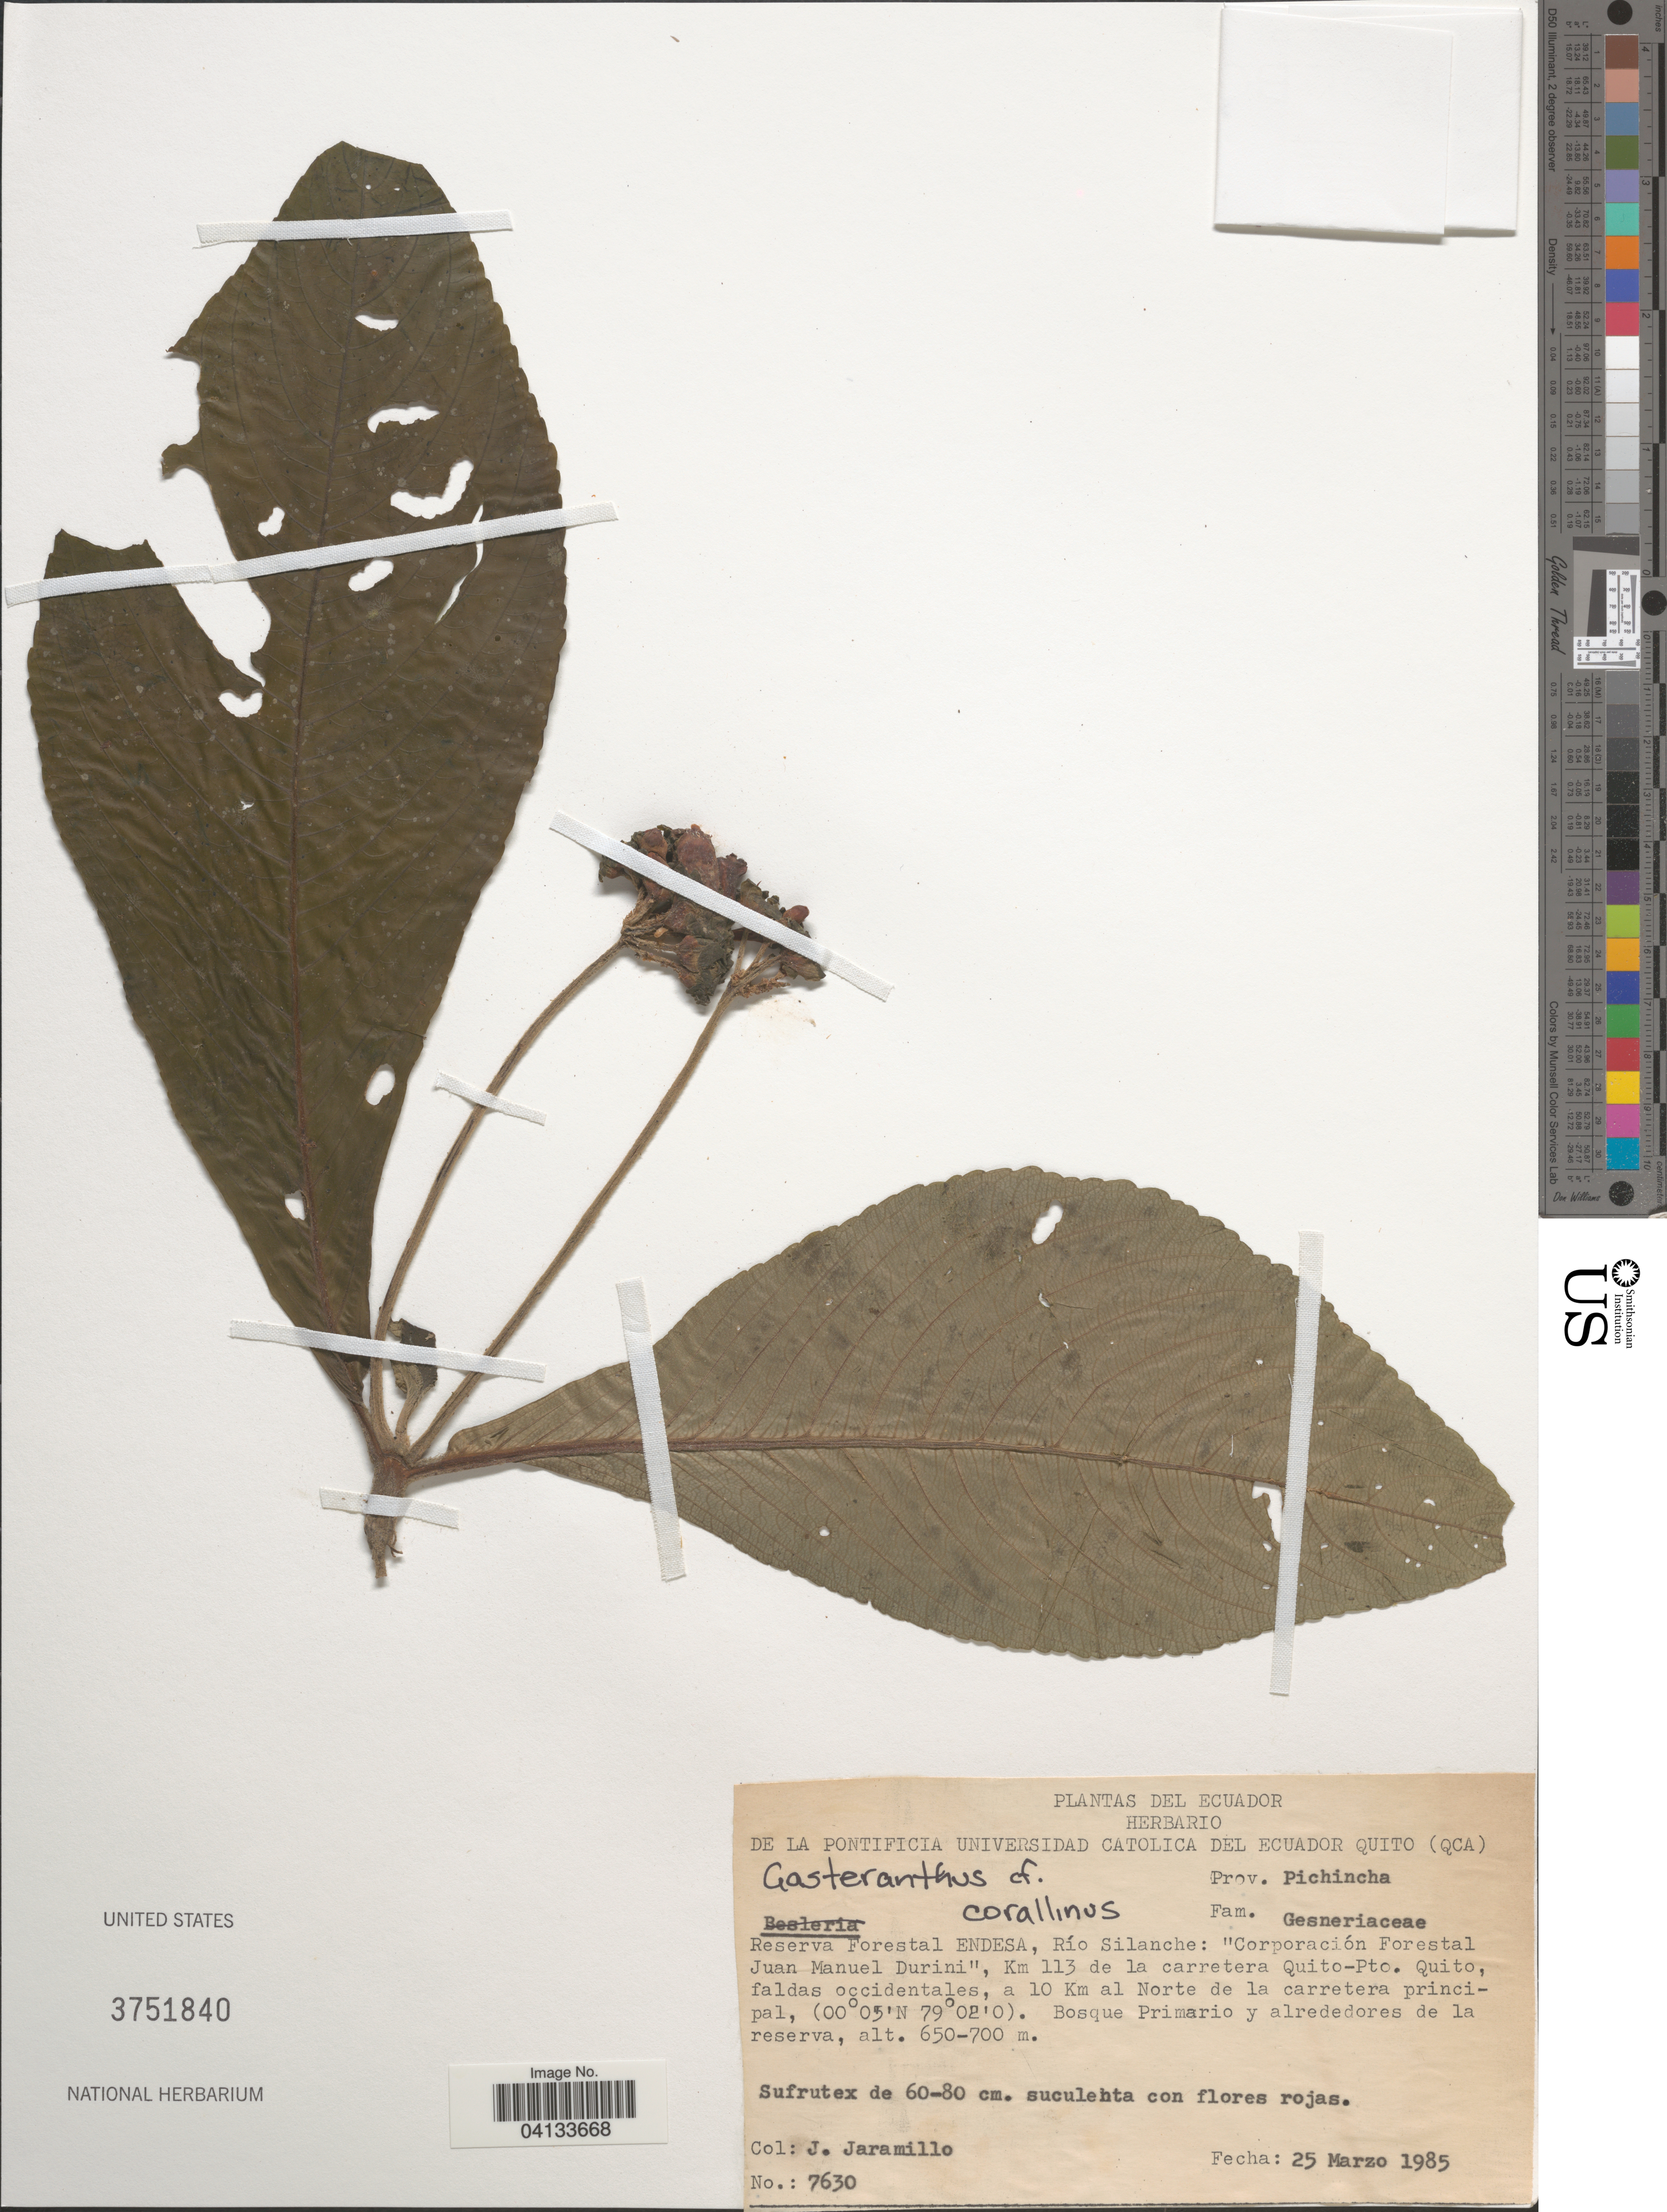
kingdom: Plantae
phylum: Tracheophyta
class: Magnoliopsida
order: Lamiales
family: Gesneriaceae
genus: Gasteranthus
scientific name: Gasteranthus corallinus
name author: (Fritsch) Wiehler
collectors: J. Jaramillo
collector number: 7630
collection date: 1985-03-25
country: Ecuador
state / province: Pichincha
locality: Reserva Forestal ENDESA, Río Silanche: "Corporación Forestal Juan Manuel Durini", Km 113 de la carretera Quito-Pto. Quito, faldas occidentales, a 10 Km al Norte de la carretera principal.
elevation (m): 650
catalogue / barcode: US 3751840